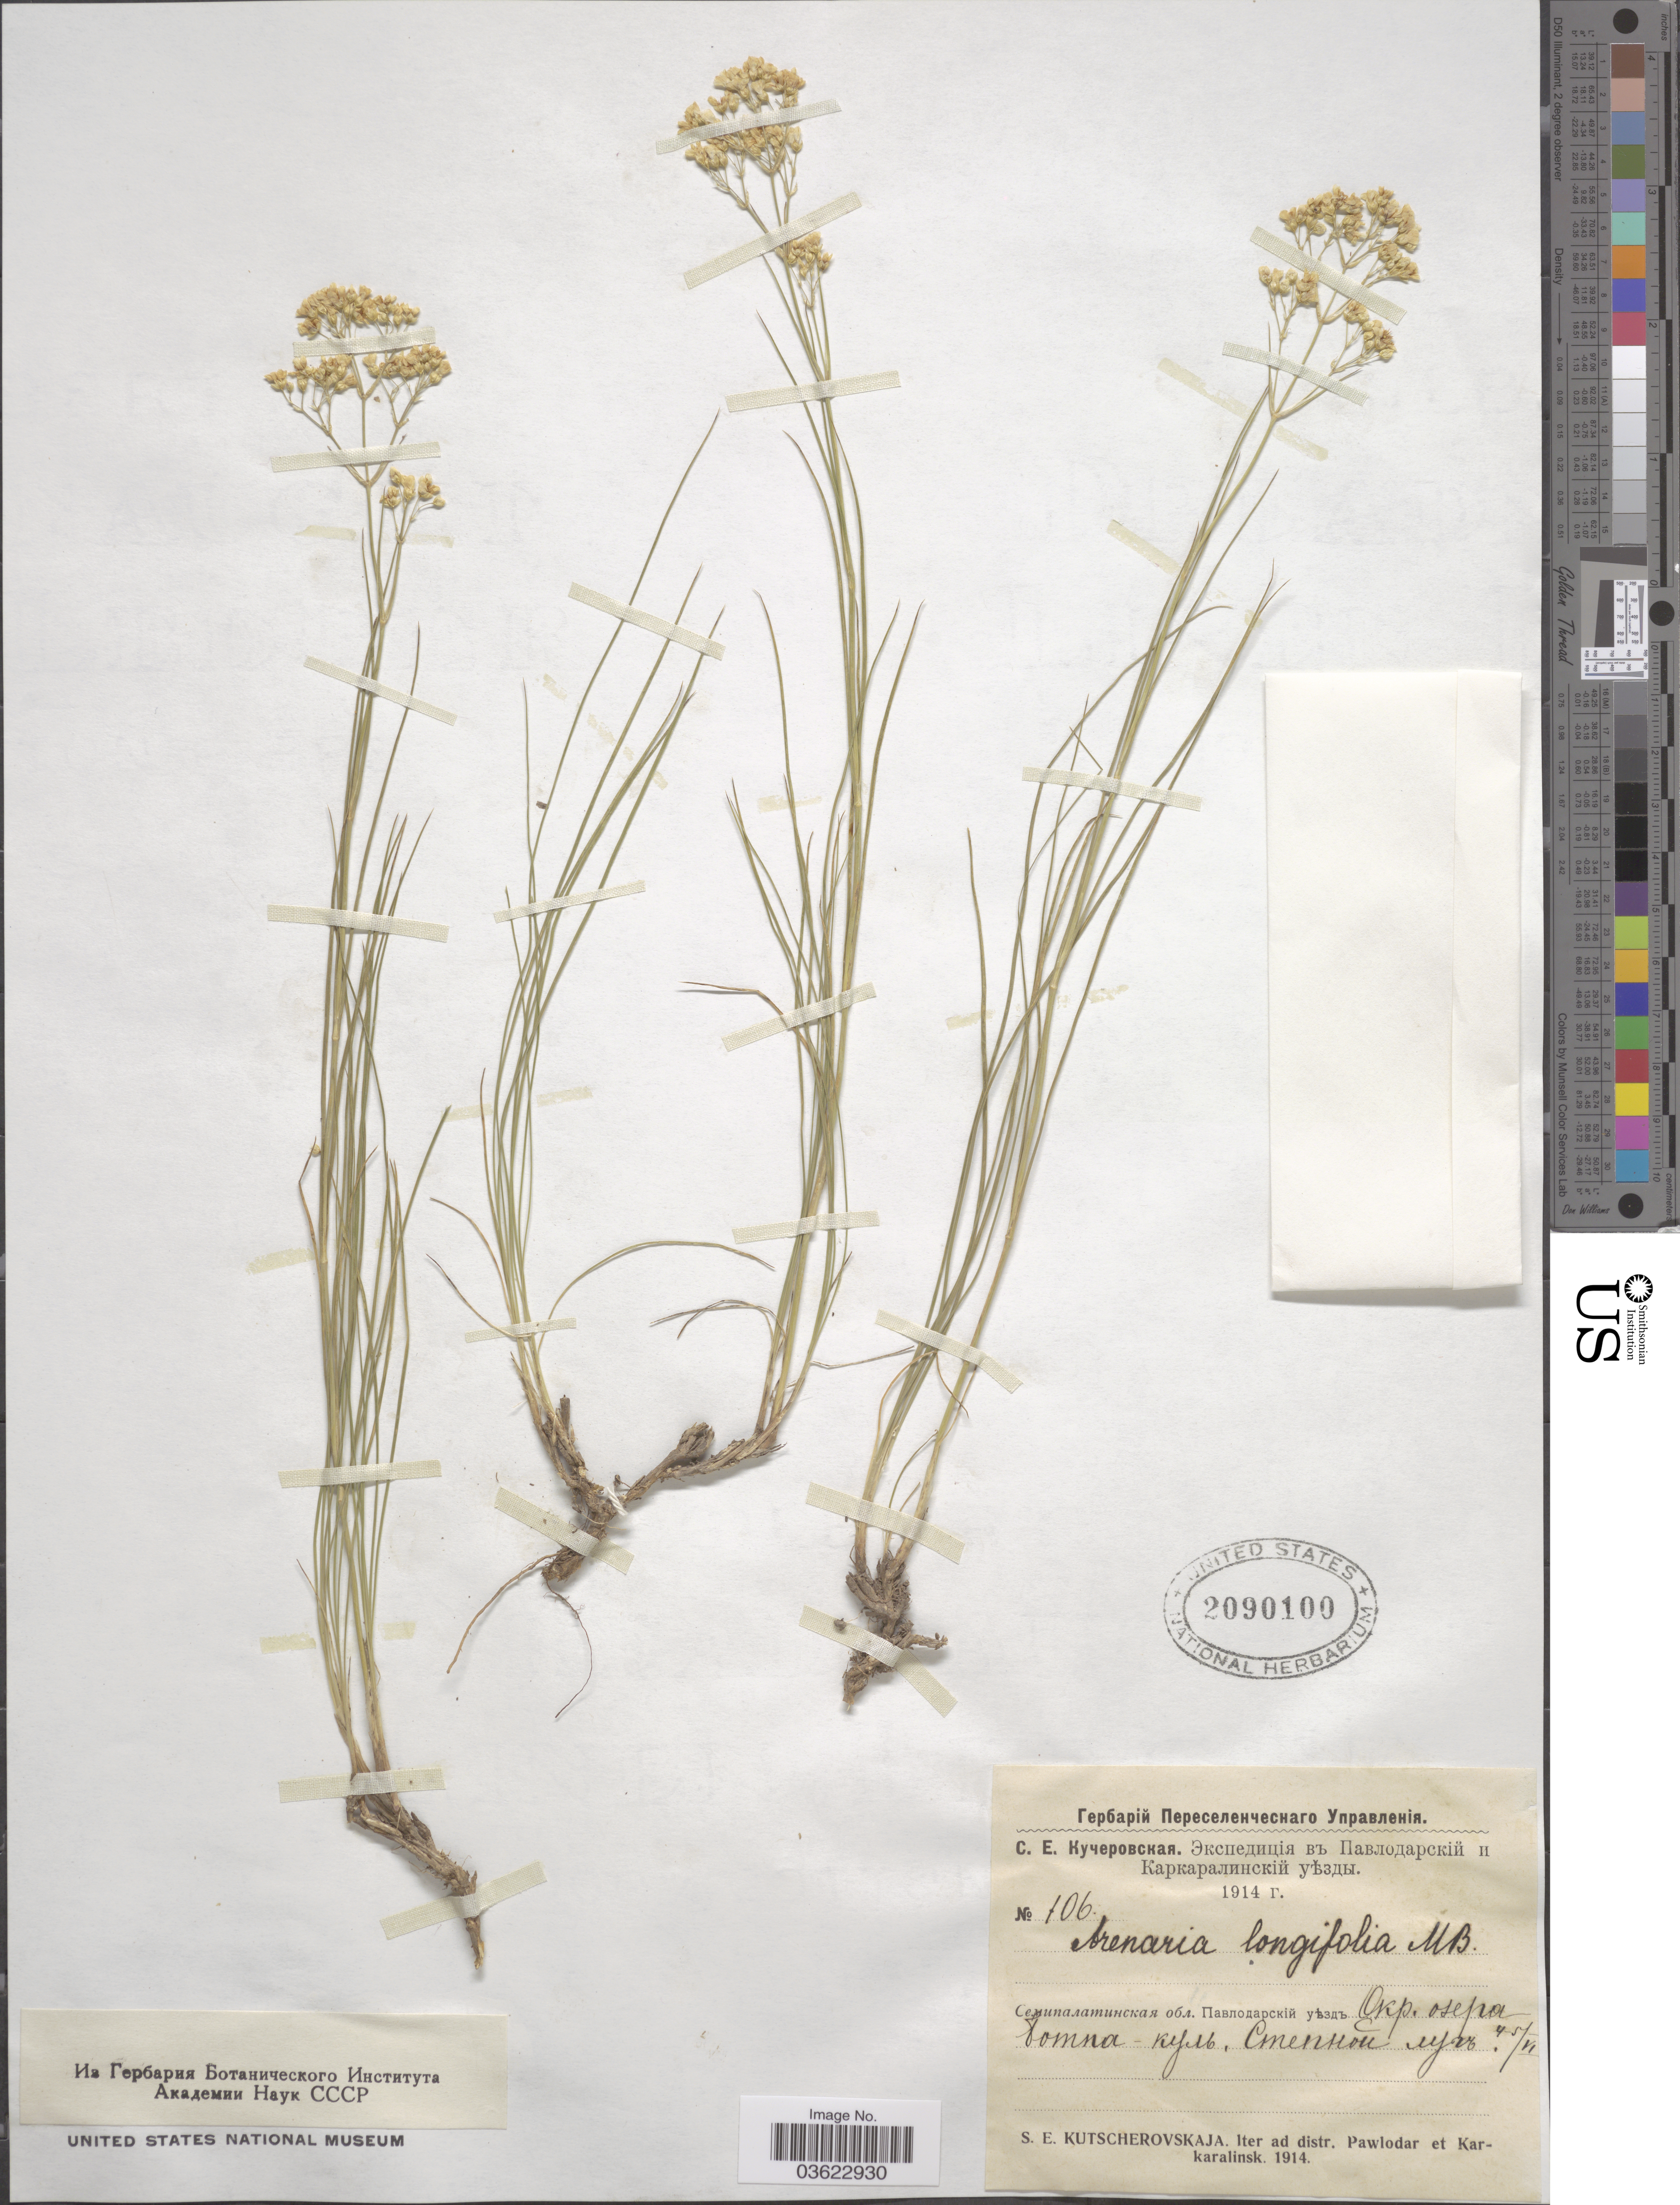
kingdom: Plantae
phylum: Tracheophyta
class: Magnoliopsida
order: Caryophyllales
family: Caryophyllaceae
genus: Eremogone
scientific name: Eremogone longifolia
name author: (M. Bieb.) Fenzl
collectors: S. Kutscherovskaja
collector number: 106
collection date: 1914-06-04/1914-06-05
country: Kazakhstan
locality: X. Iter ad distr. Pawlodar et Karkaralinsk.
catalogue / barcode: US 2090100